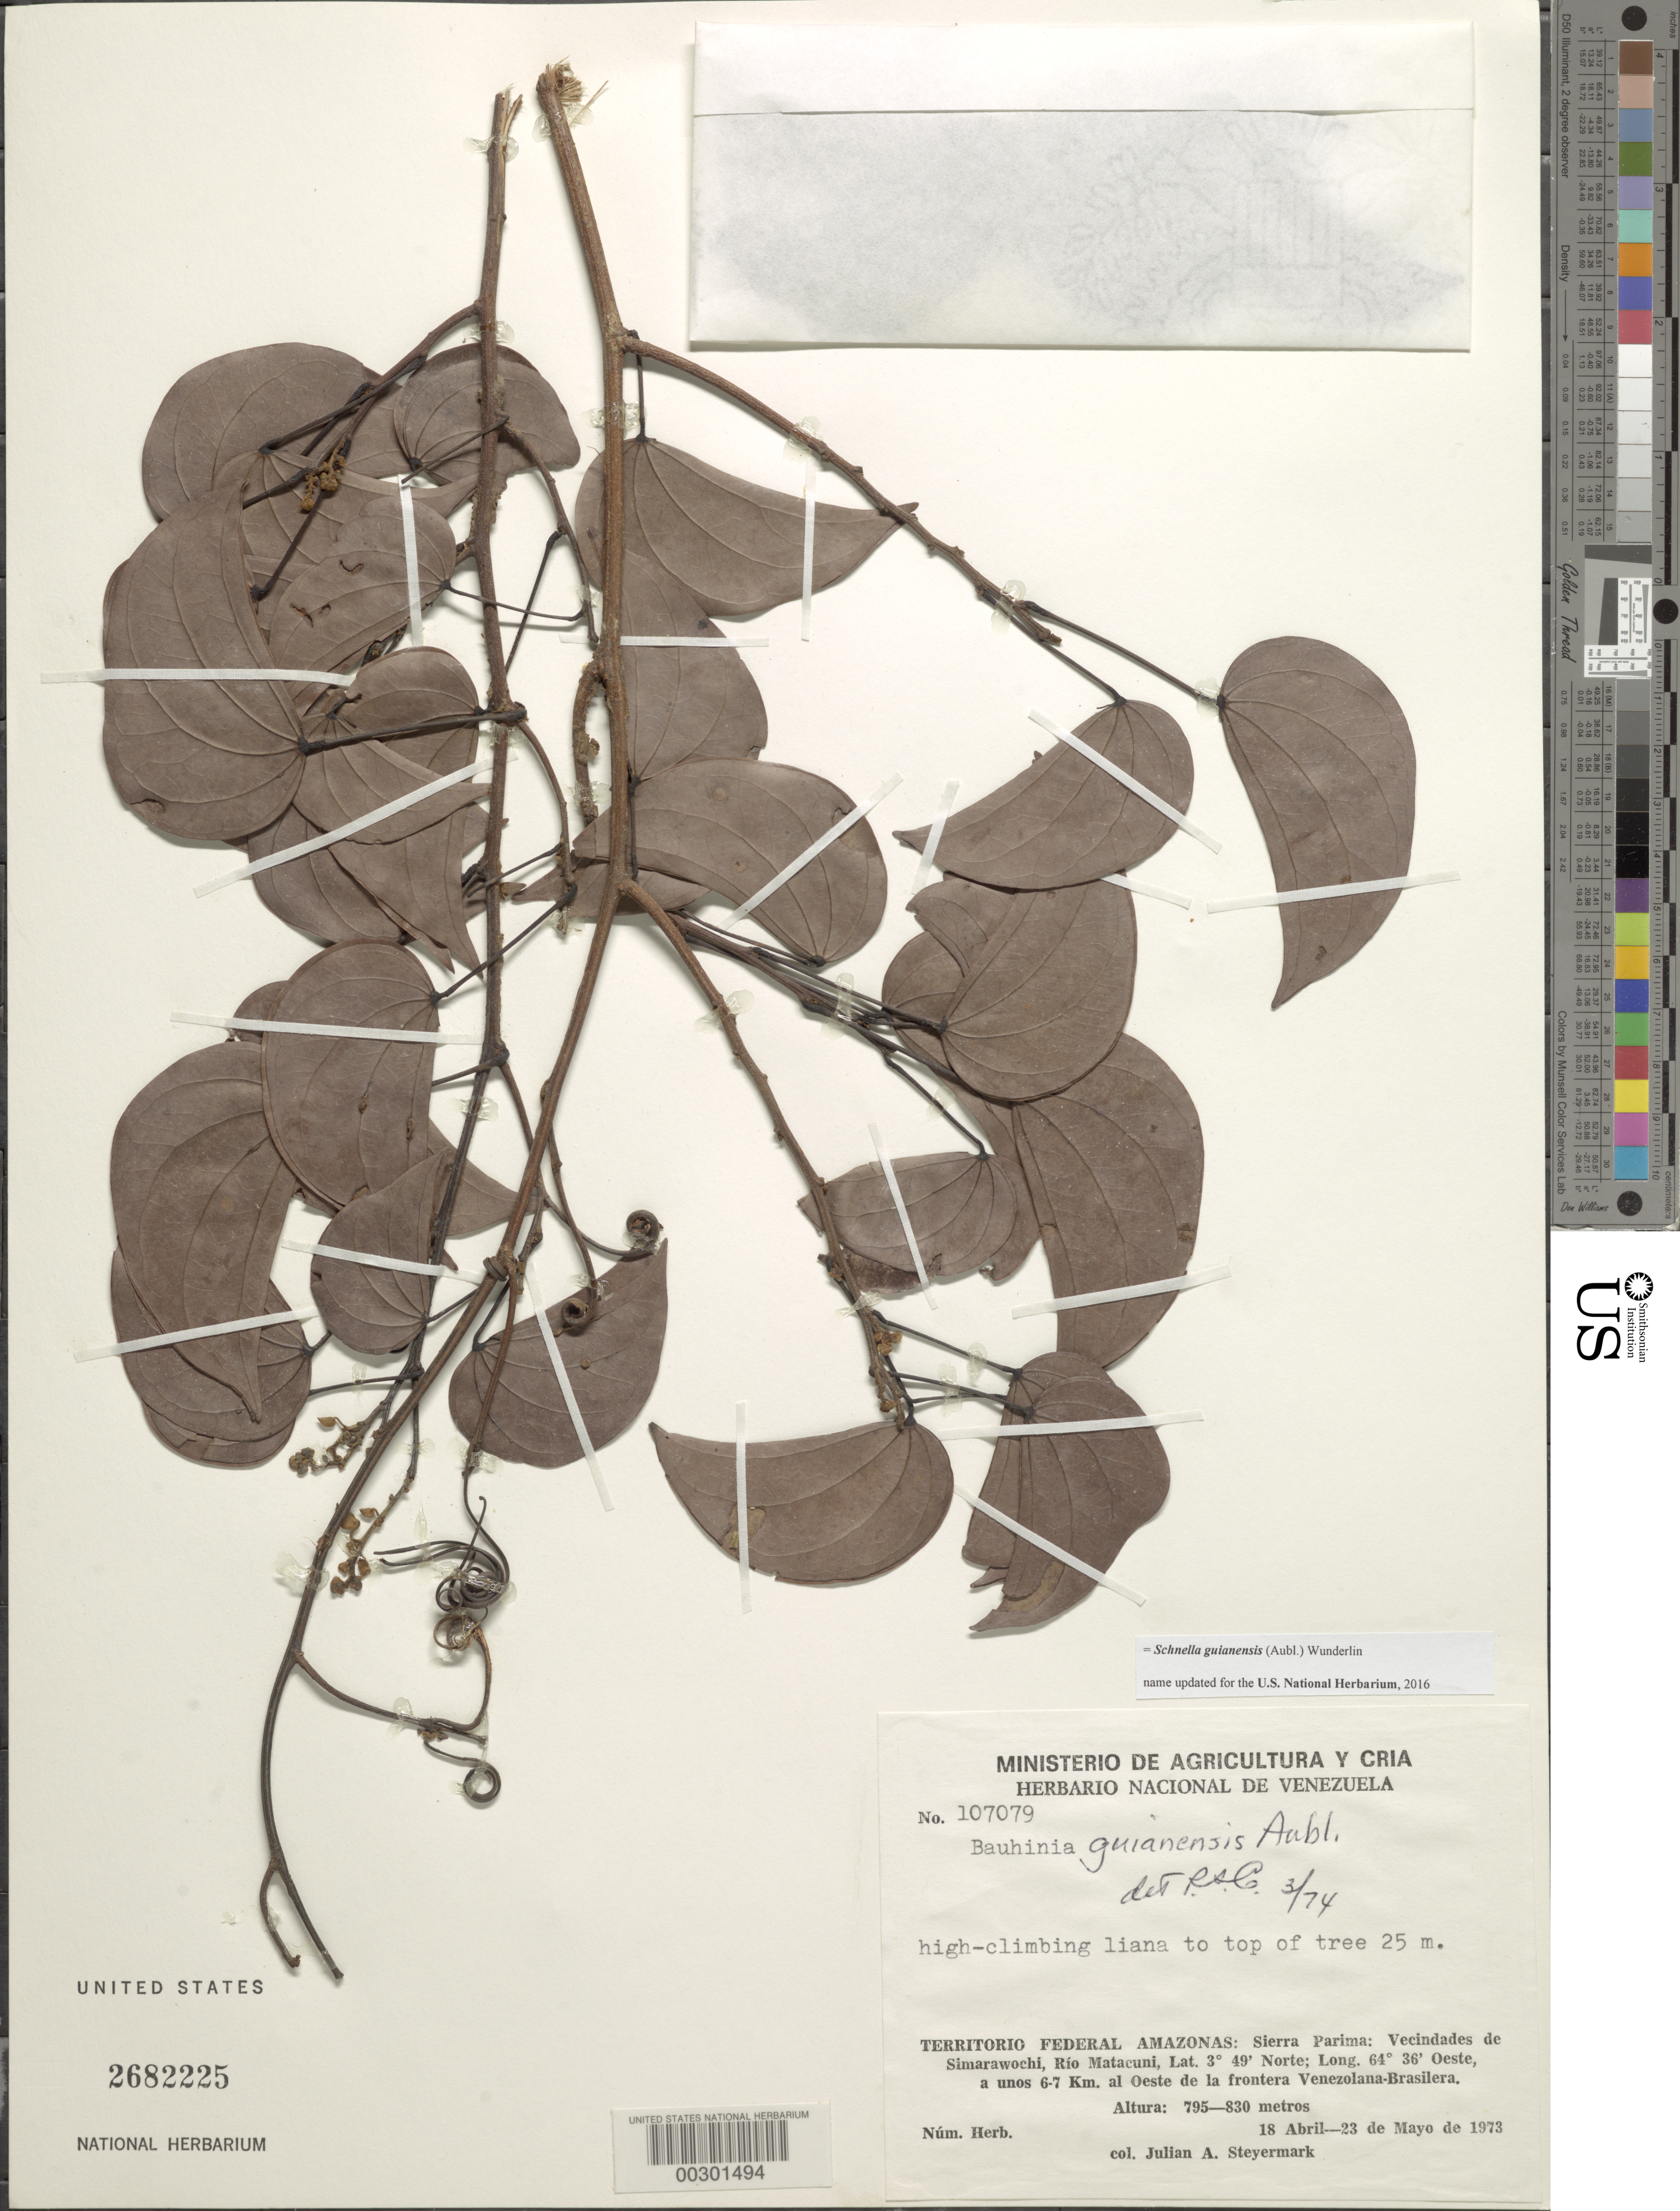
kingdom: Plantae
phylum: Tracheophyta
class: Magnoliopsida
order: Fabales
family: Fabaceae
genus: Schnella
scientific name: Schnella guianensis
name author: (Aubl.) Wunderlin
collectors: J. Steyermark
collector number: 107079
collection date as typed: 18 Apr 1973 to 23 May 1973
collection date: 1973-04-18/1973-05-23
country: Venezuela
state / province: Amazonas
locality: Sierra parima, vecindades de simarawochi, rio matacuni, 6-7 km e of the venezuelan-brazilian border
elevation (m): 795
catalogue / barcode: US 2682225